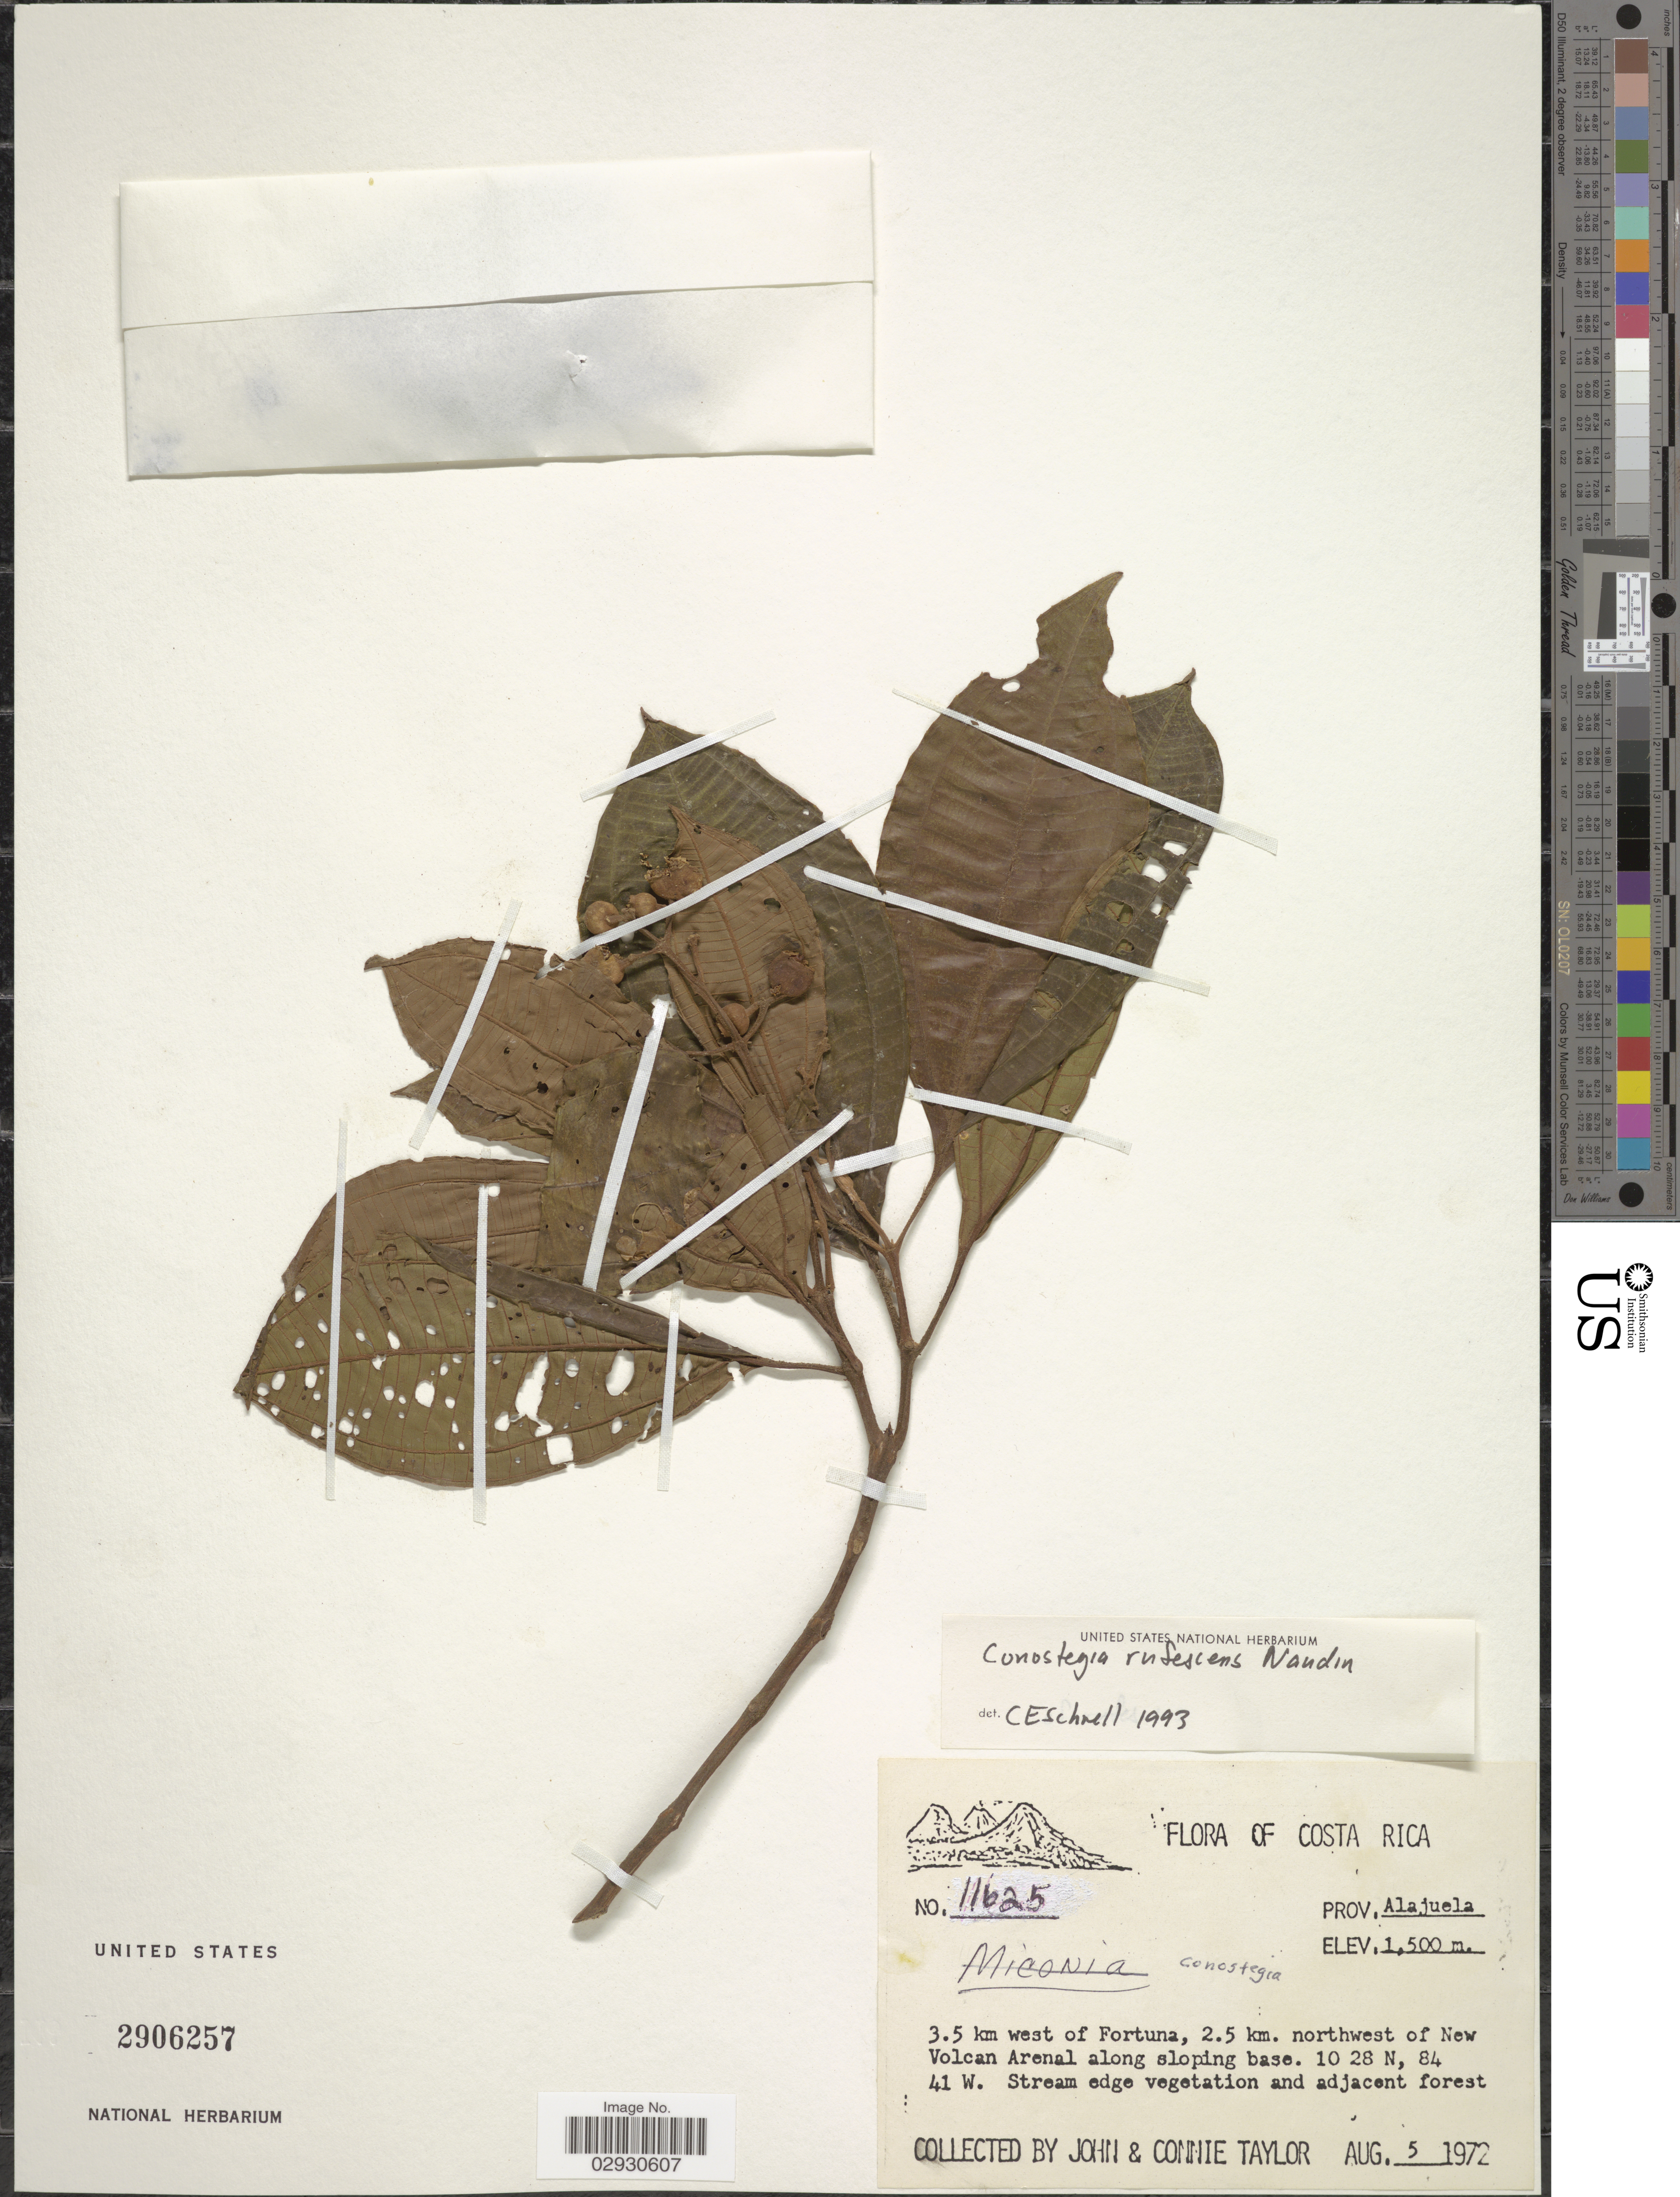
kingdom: Plantae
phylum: Tracheophyta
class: Magnoliopsida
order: Myrtales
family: Melastomataceae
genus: Conostegia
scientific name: Conostegia rufescens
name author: Naudin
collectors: J. Taylor & C. Taylor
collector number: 11625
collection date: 1972-08-05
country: Costa Rica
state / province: Alajuela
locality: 3.5 km west of Fortuna, 2.5 km. northwest of New Volcan Arenal along sloping base.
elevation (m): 1500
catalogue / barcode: US 2906257